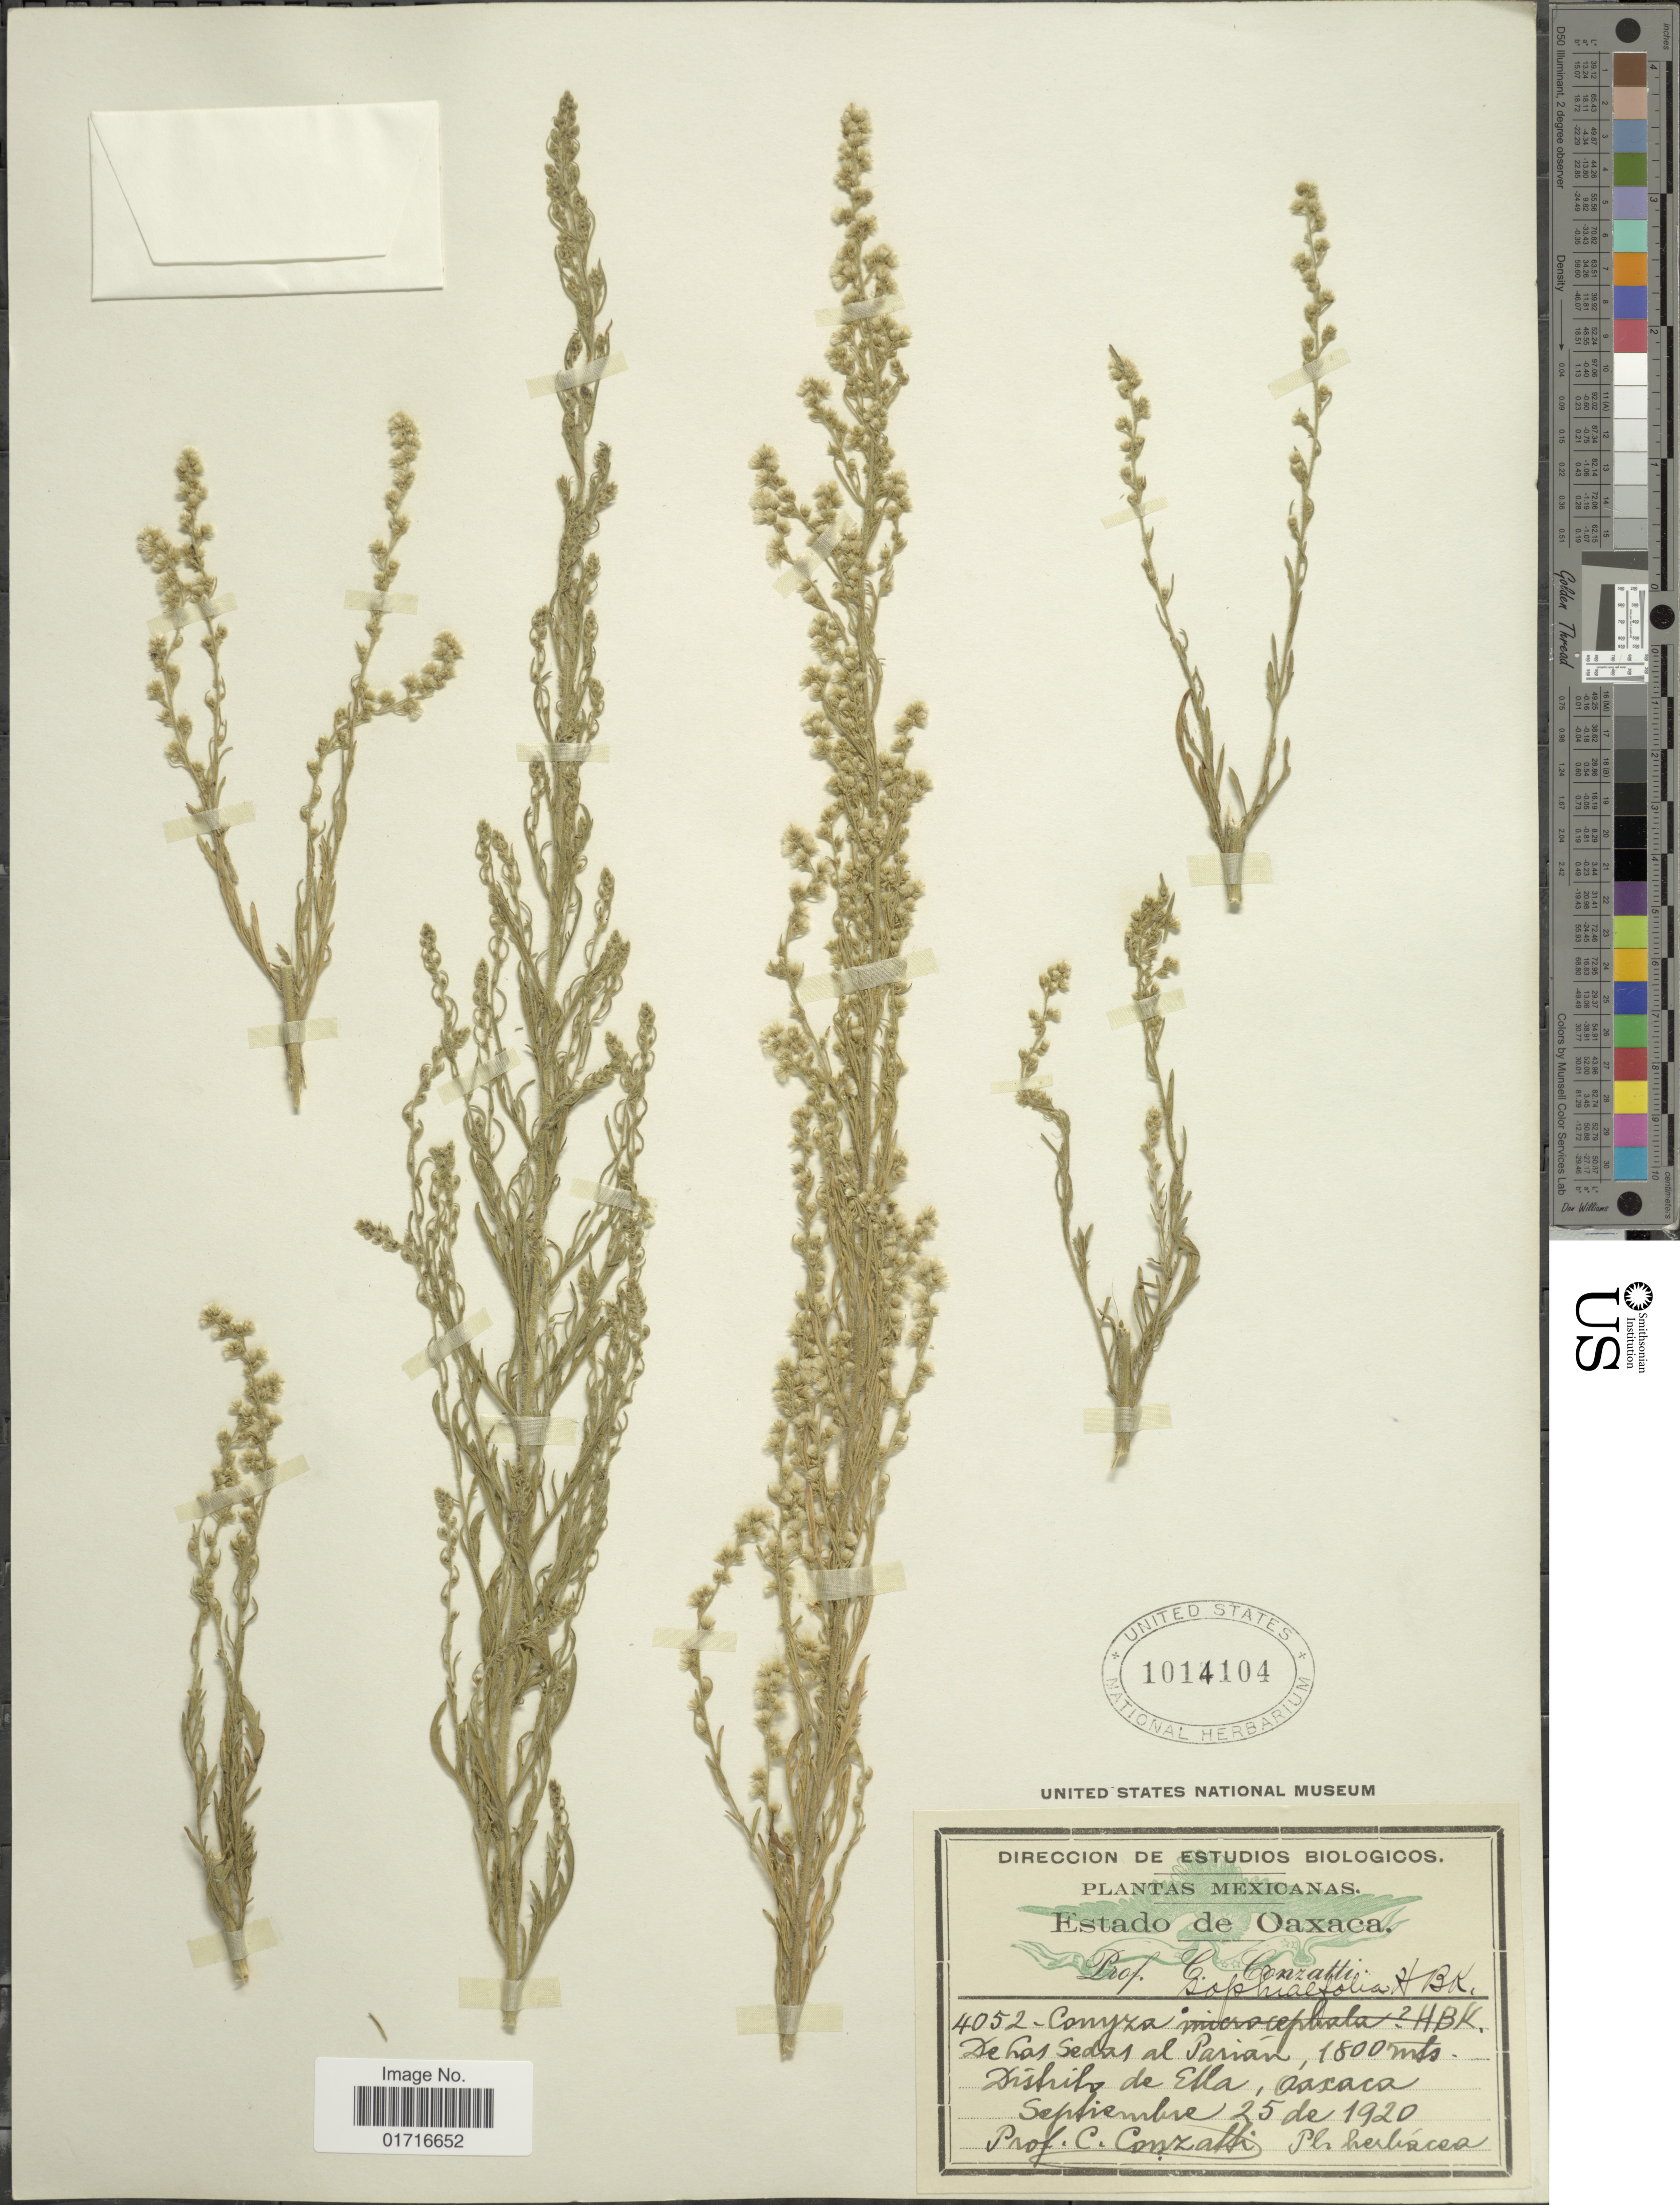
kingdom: Plantae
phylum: Tracheophyta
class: Magnoliopsida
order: Asterales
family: Asteraceae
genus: Conyza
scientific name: Conyza sophiaefolia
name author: Kunth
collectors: C. Conzatti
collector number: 4052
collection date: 1920-09-25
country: Mexico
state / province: Oaxaca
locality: De Las Sedas al Parian, Distrito de Etla, Oaxaca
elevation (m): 1800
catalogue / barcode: US 1014104